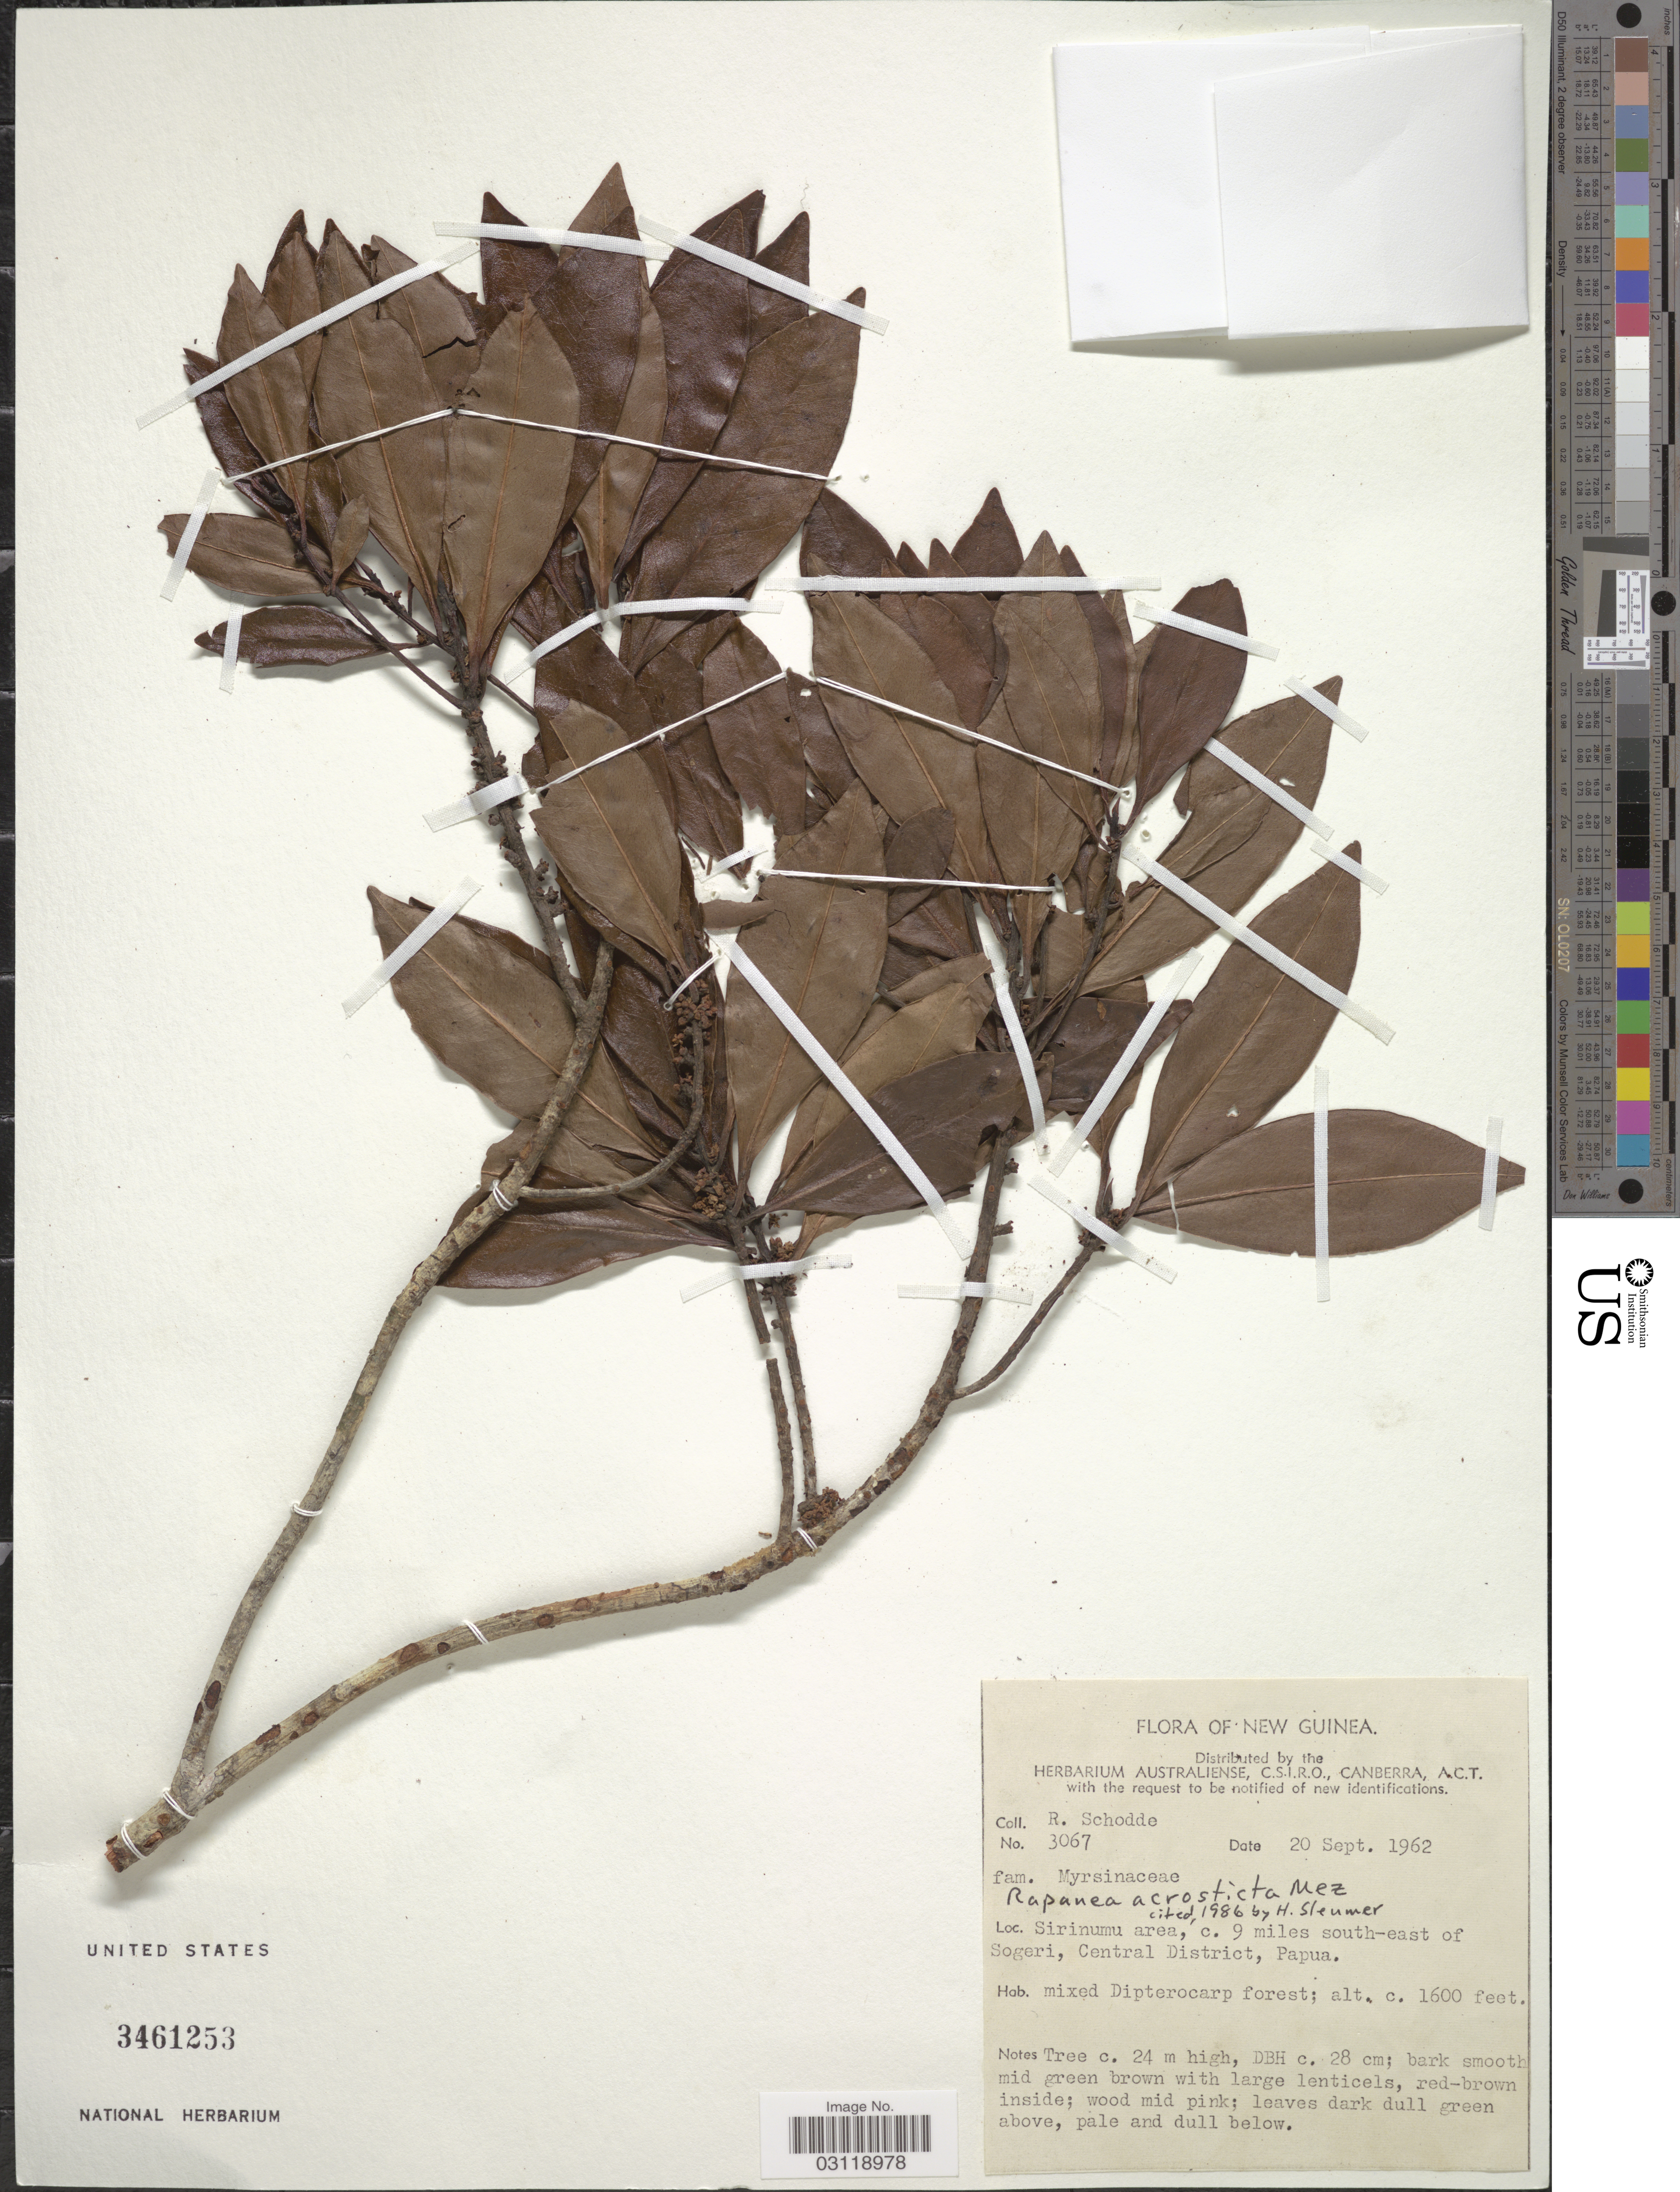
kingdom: Plantae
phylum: Tracheophyta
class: Magnoliopsida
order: Ericales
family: Primulaceae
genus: Rapanea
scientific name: Rapanea acrosticta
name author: Mez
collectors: R. Schodde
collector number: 3067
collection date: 1962-09-20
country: Papua New Guinea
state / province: Central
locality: New Guinea. Sirinumu area, c. 9 miles south-east of Sogeri, Papua.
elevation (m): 488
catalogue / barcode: US 3461253